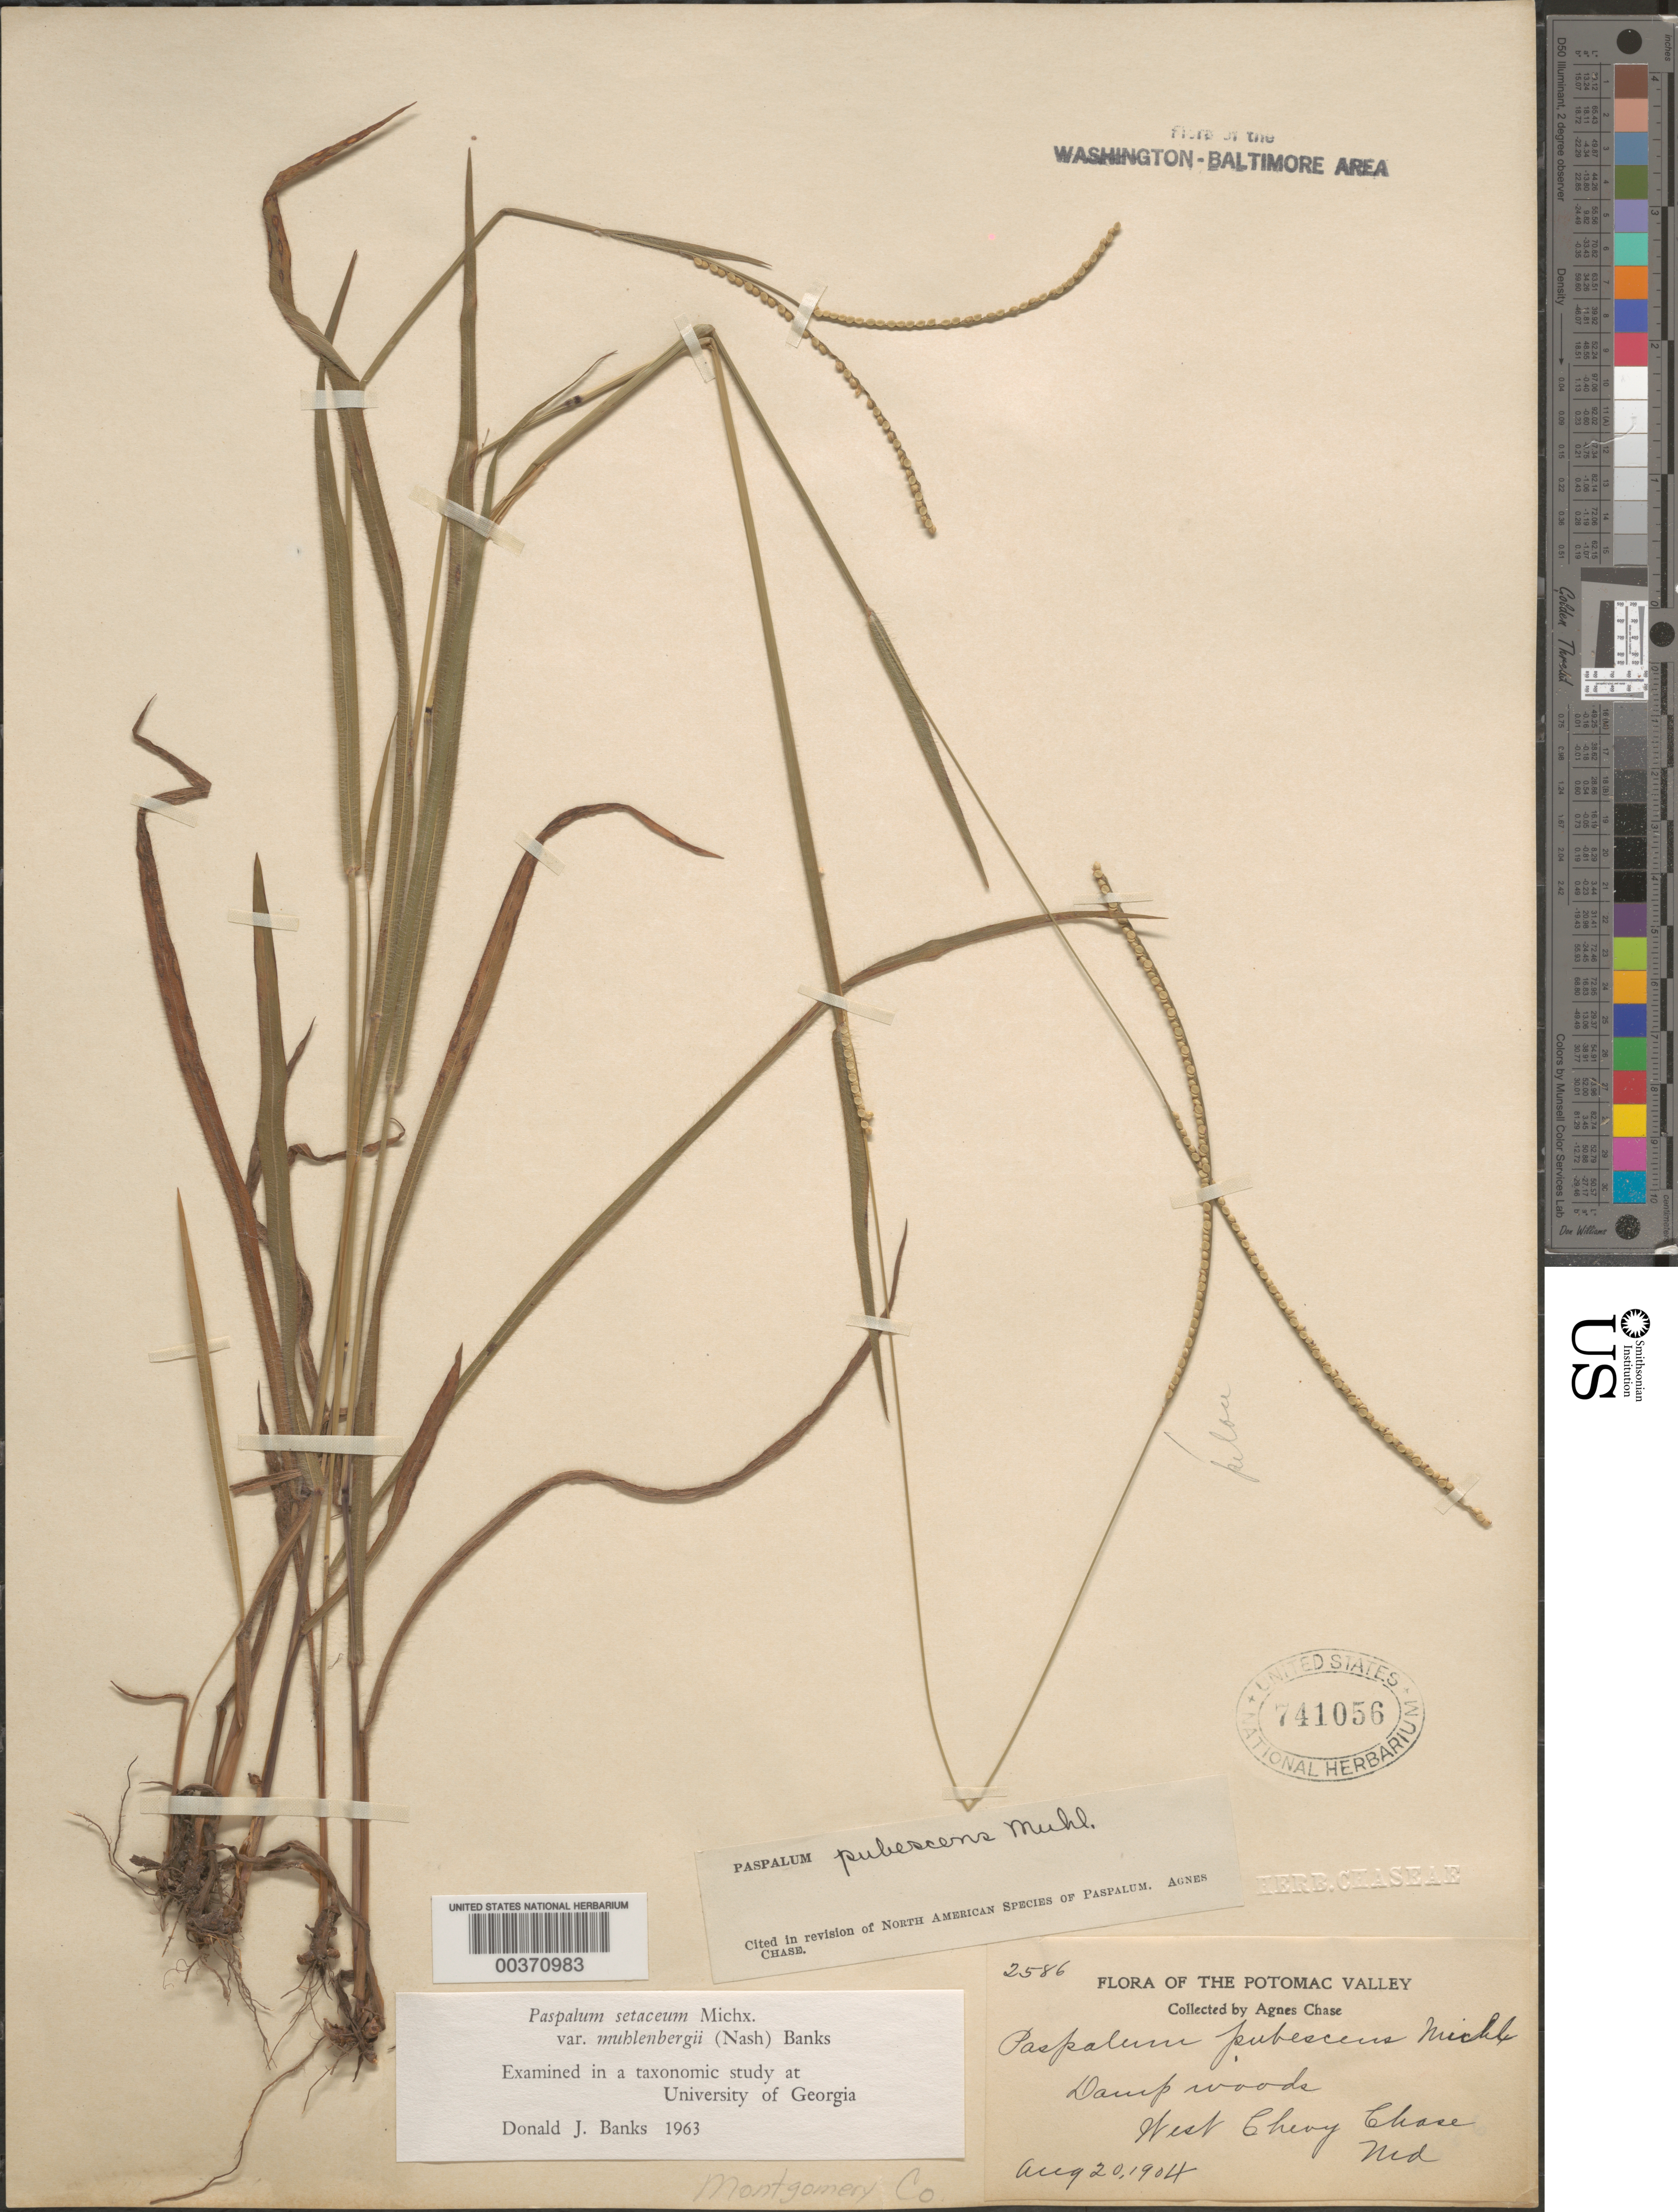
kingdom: Plantae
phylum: Tracheophyta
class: Liliopsida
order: Poales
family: Poaceae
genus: Paspalum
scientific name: Paspalum setaceum var. muhlenbergii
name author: (Nash) D.J. Banks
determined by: Chase, [M.] Agnes, (US)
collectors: A. Chase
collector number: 2586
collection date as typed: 20 Aug 1904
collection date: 1904-08-20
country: United States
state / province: Maryland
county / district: Montgomery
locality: West Chevy Chase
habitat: Damp woods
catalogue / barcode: US 741056